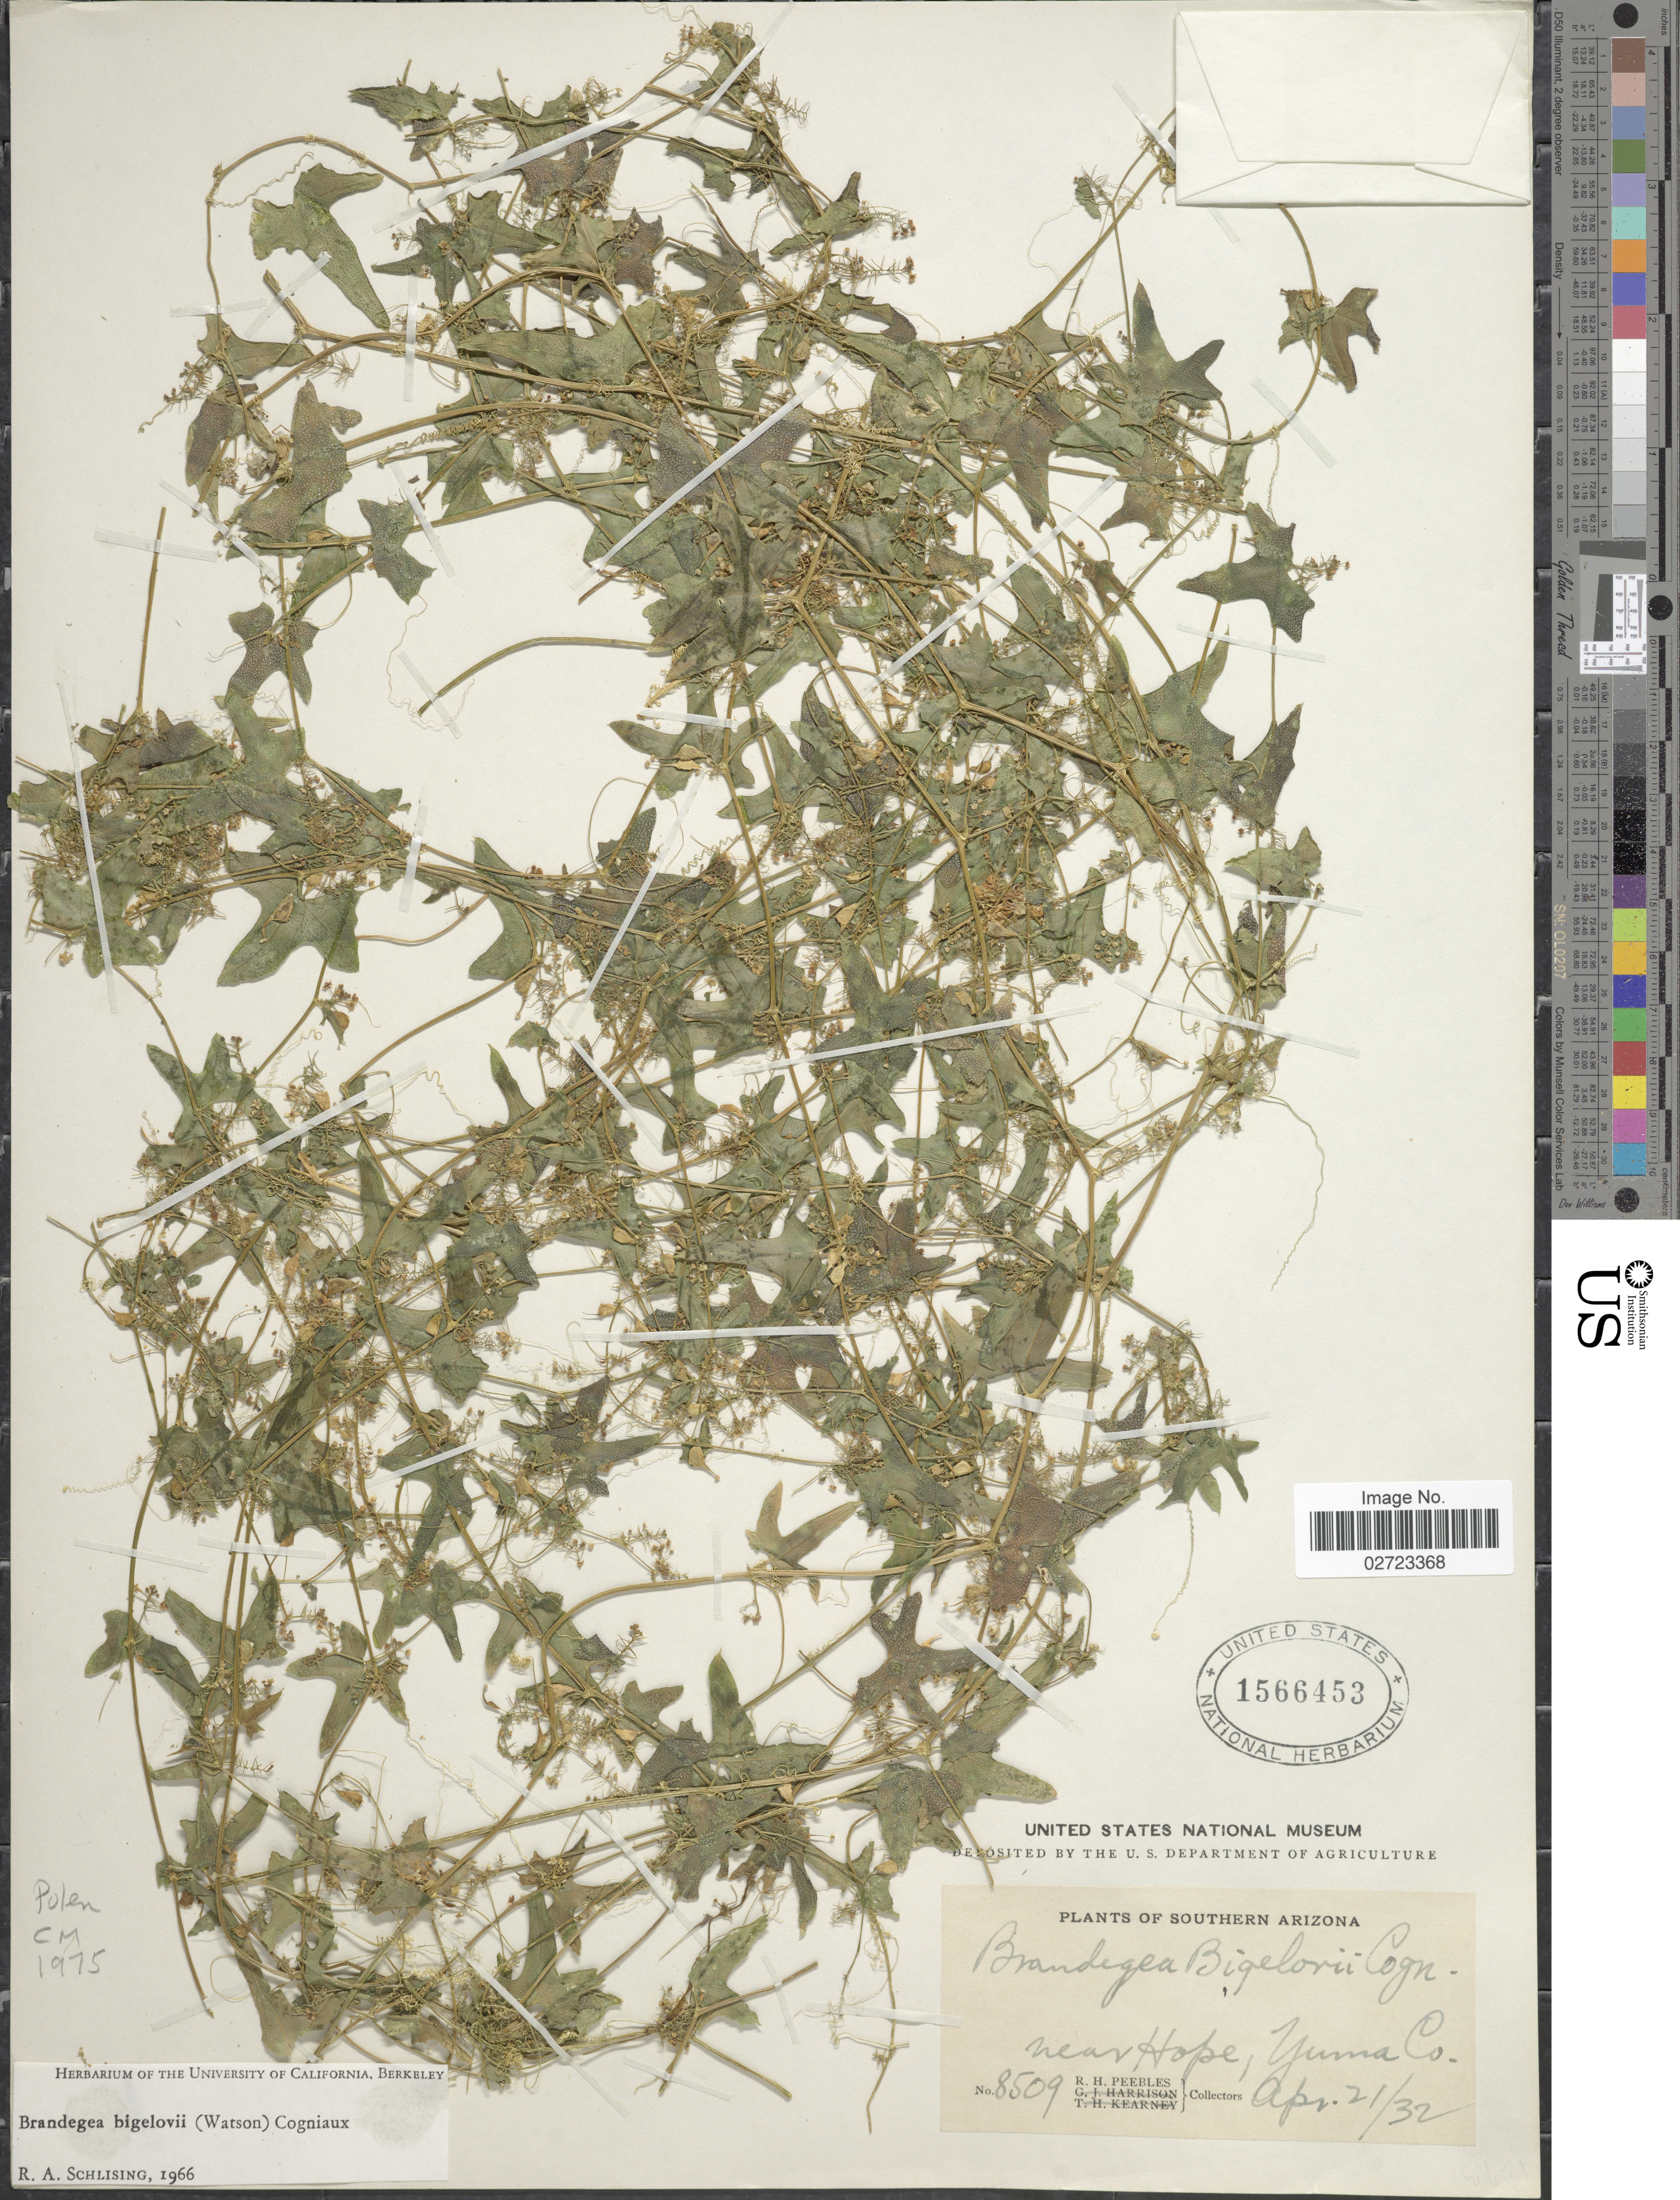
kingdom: Plantae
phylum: Tracheophyta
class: Magnoliopsida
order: Cucurbitales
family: Cucurbitaceae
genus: Brandegea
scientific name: Brandegea bigelovii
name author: (Watson) Cogn.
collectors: R. H. Peebles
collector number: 8509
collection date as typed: Transcribed d/m/y: 21/4/32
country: United States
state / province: Arizona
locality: Southern Arizona, near Hope, Yuma Co.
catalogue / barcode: US 1566453